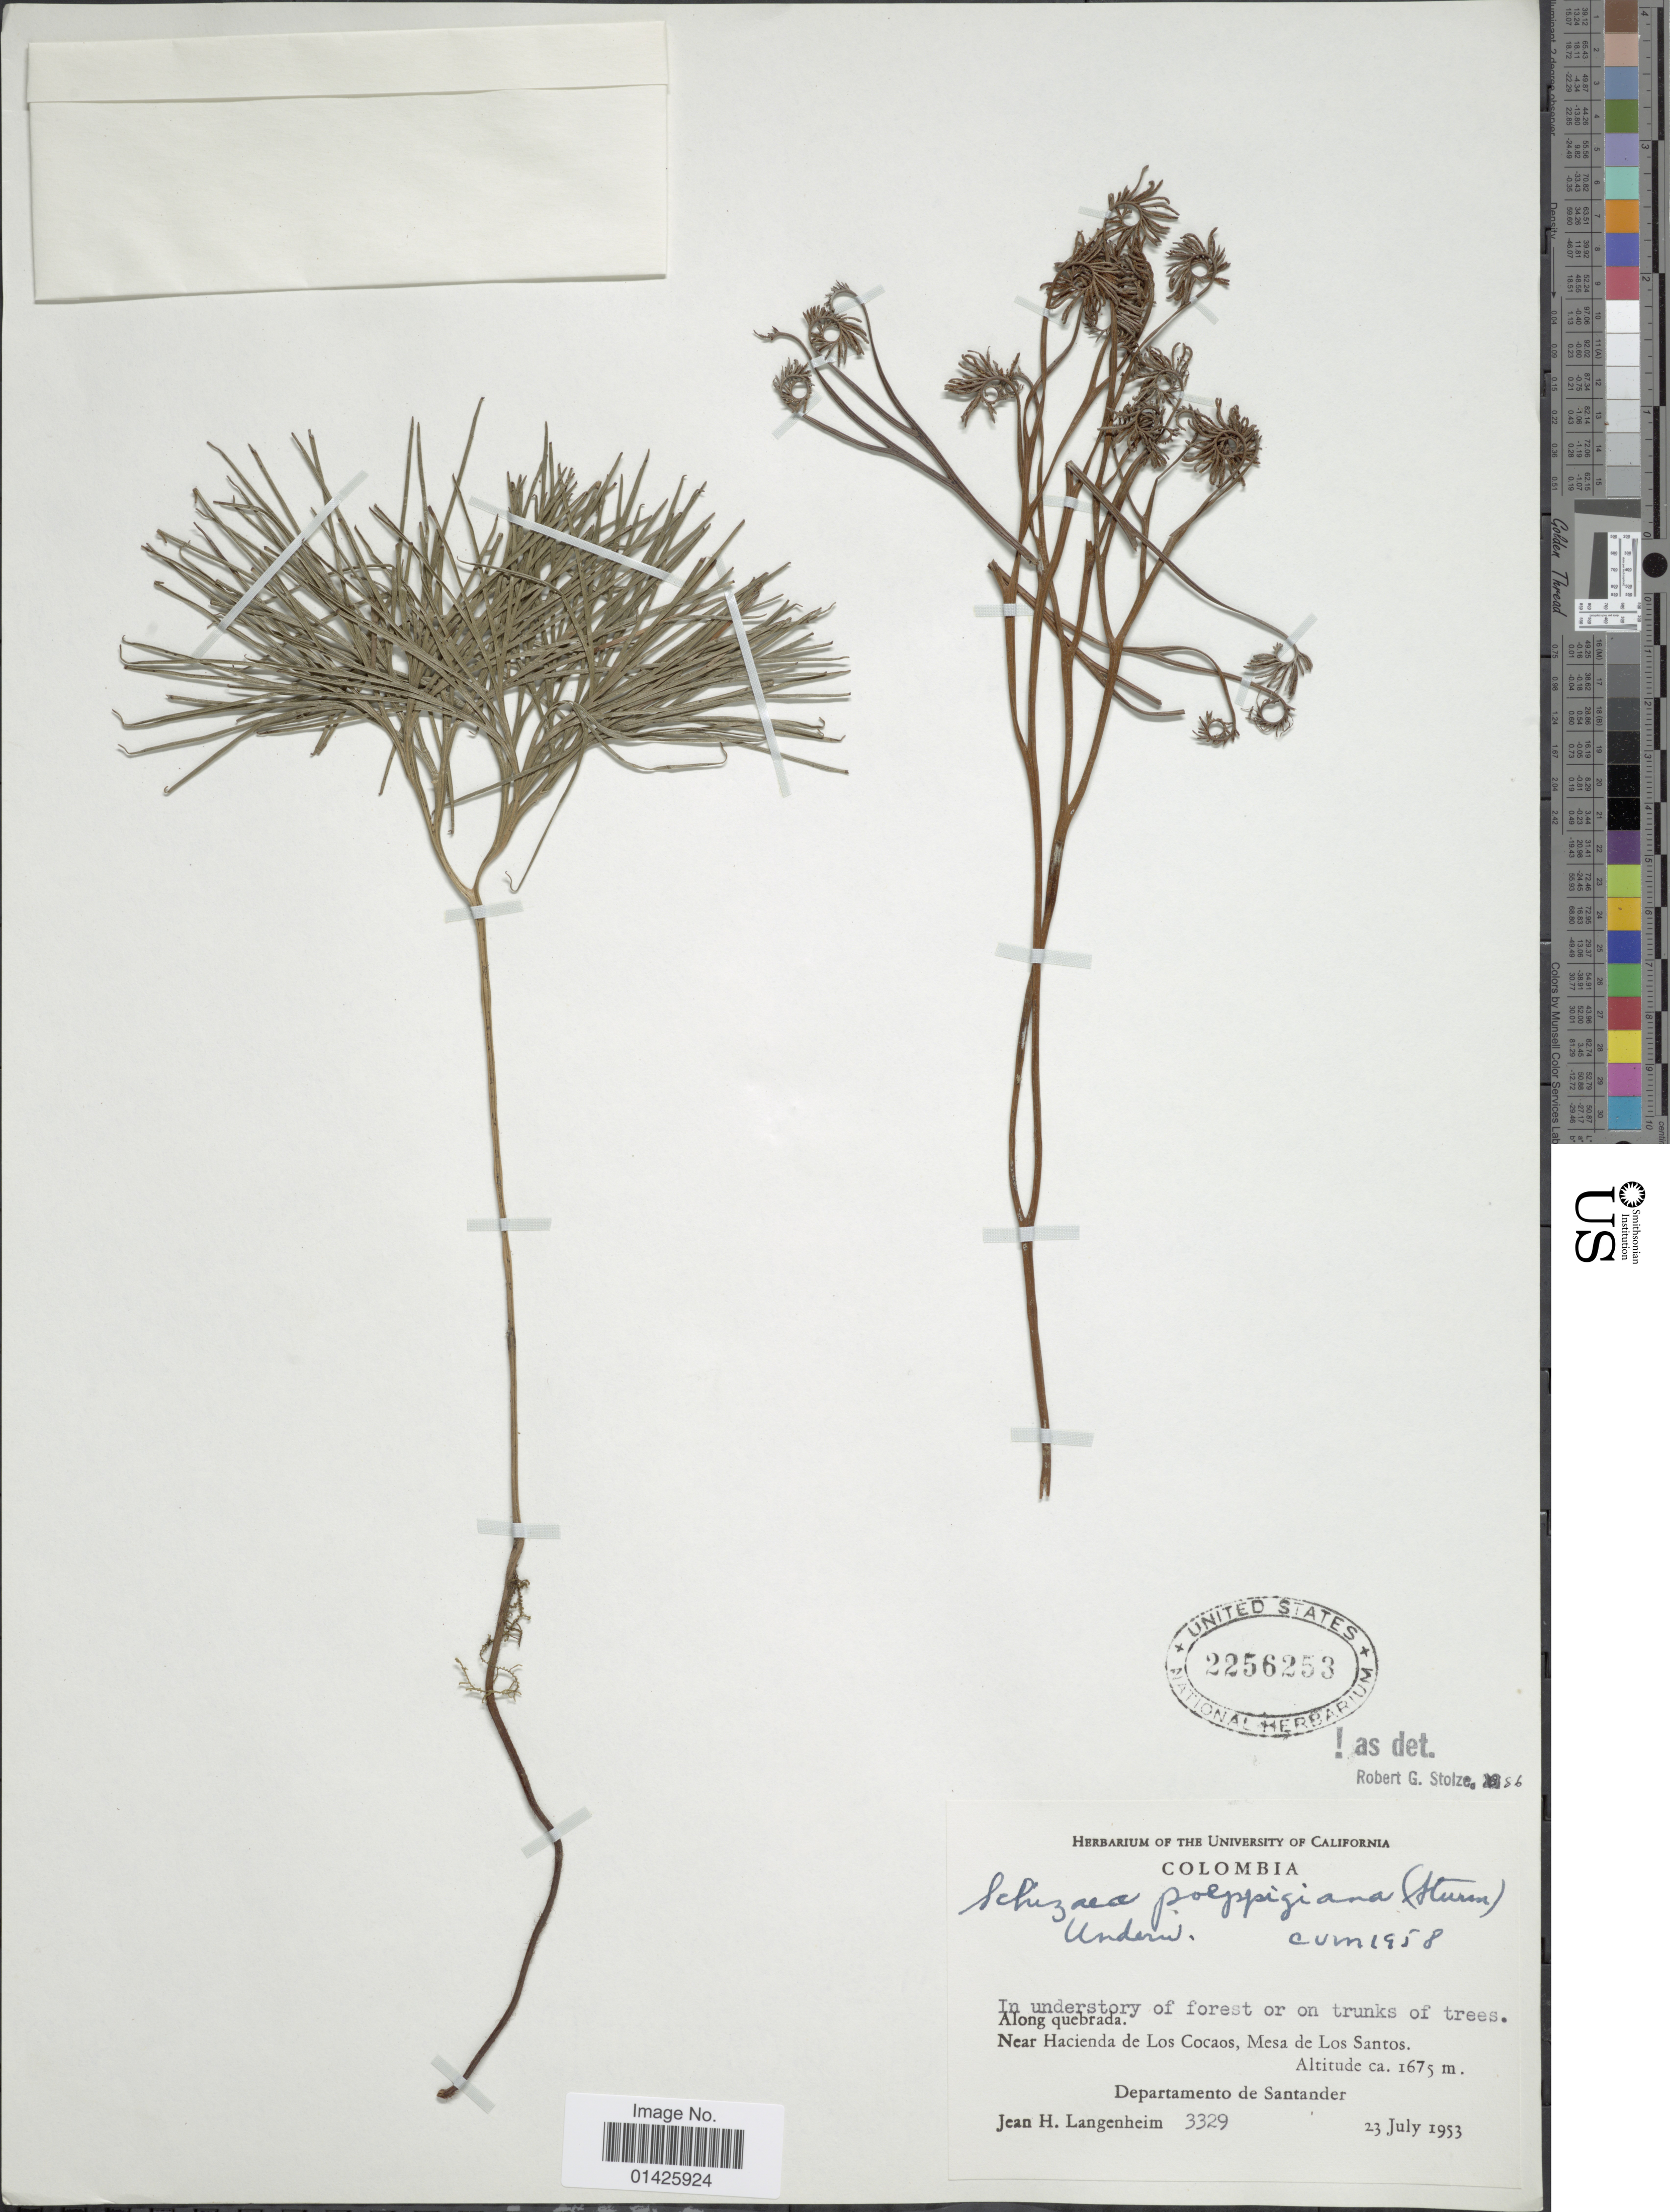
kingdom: Plantae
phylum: Tracheophyta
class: Polypodiopsida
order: Schizaeales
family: Schizaeaceae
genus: Schizaea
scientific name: Schizaea poeppigiana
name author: J.W. Sturm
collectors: J. H. Langenheim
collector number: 3329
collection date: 1953-07-23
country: Colombia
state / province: Santander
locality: Along quebrada, Near Hacienda de Los Cocaos, Mesa de Los Santos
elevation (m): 1675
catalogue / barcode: US 2256253